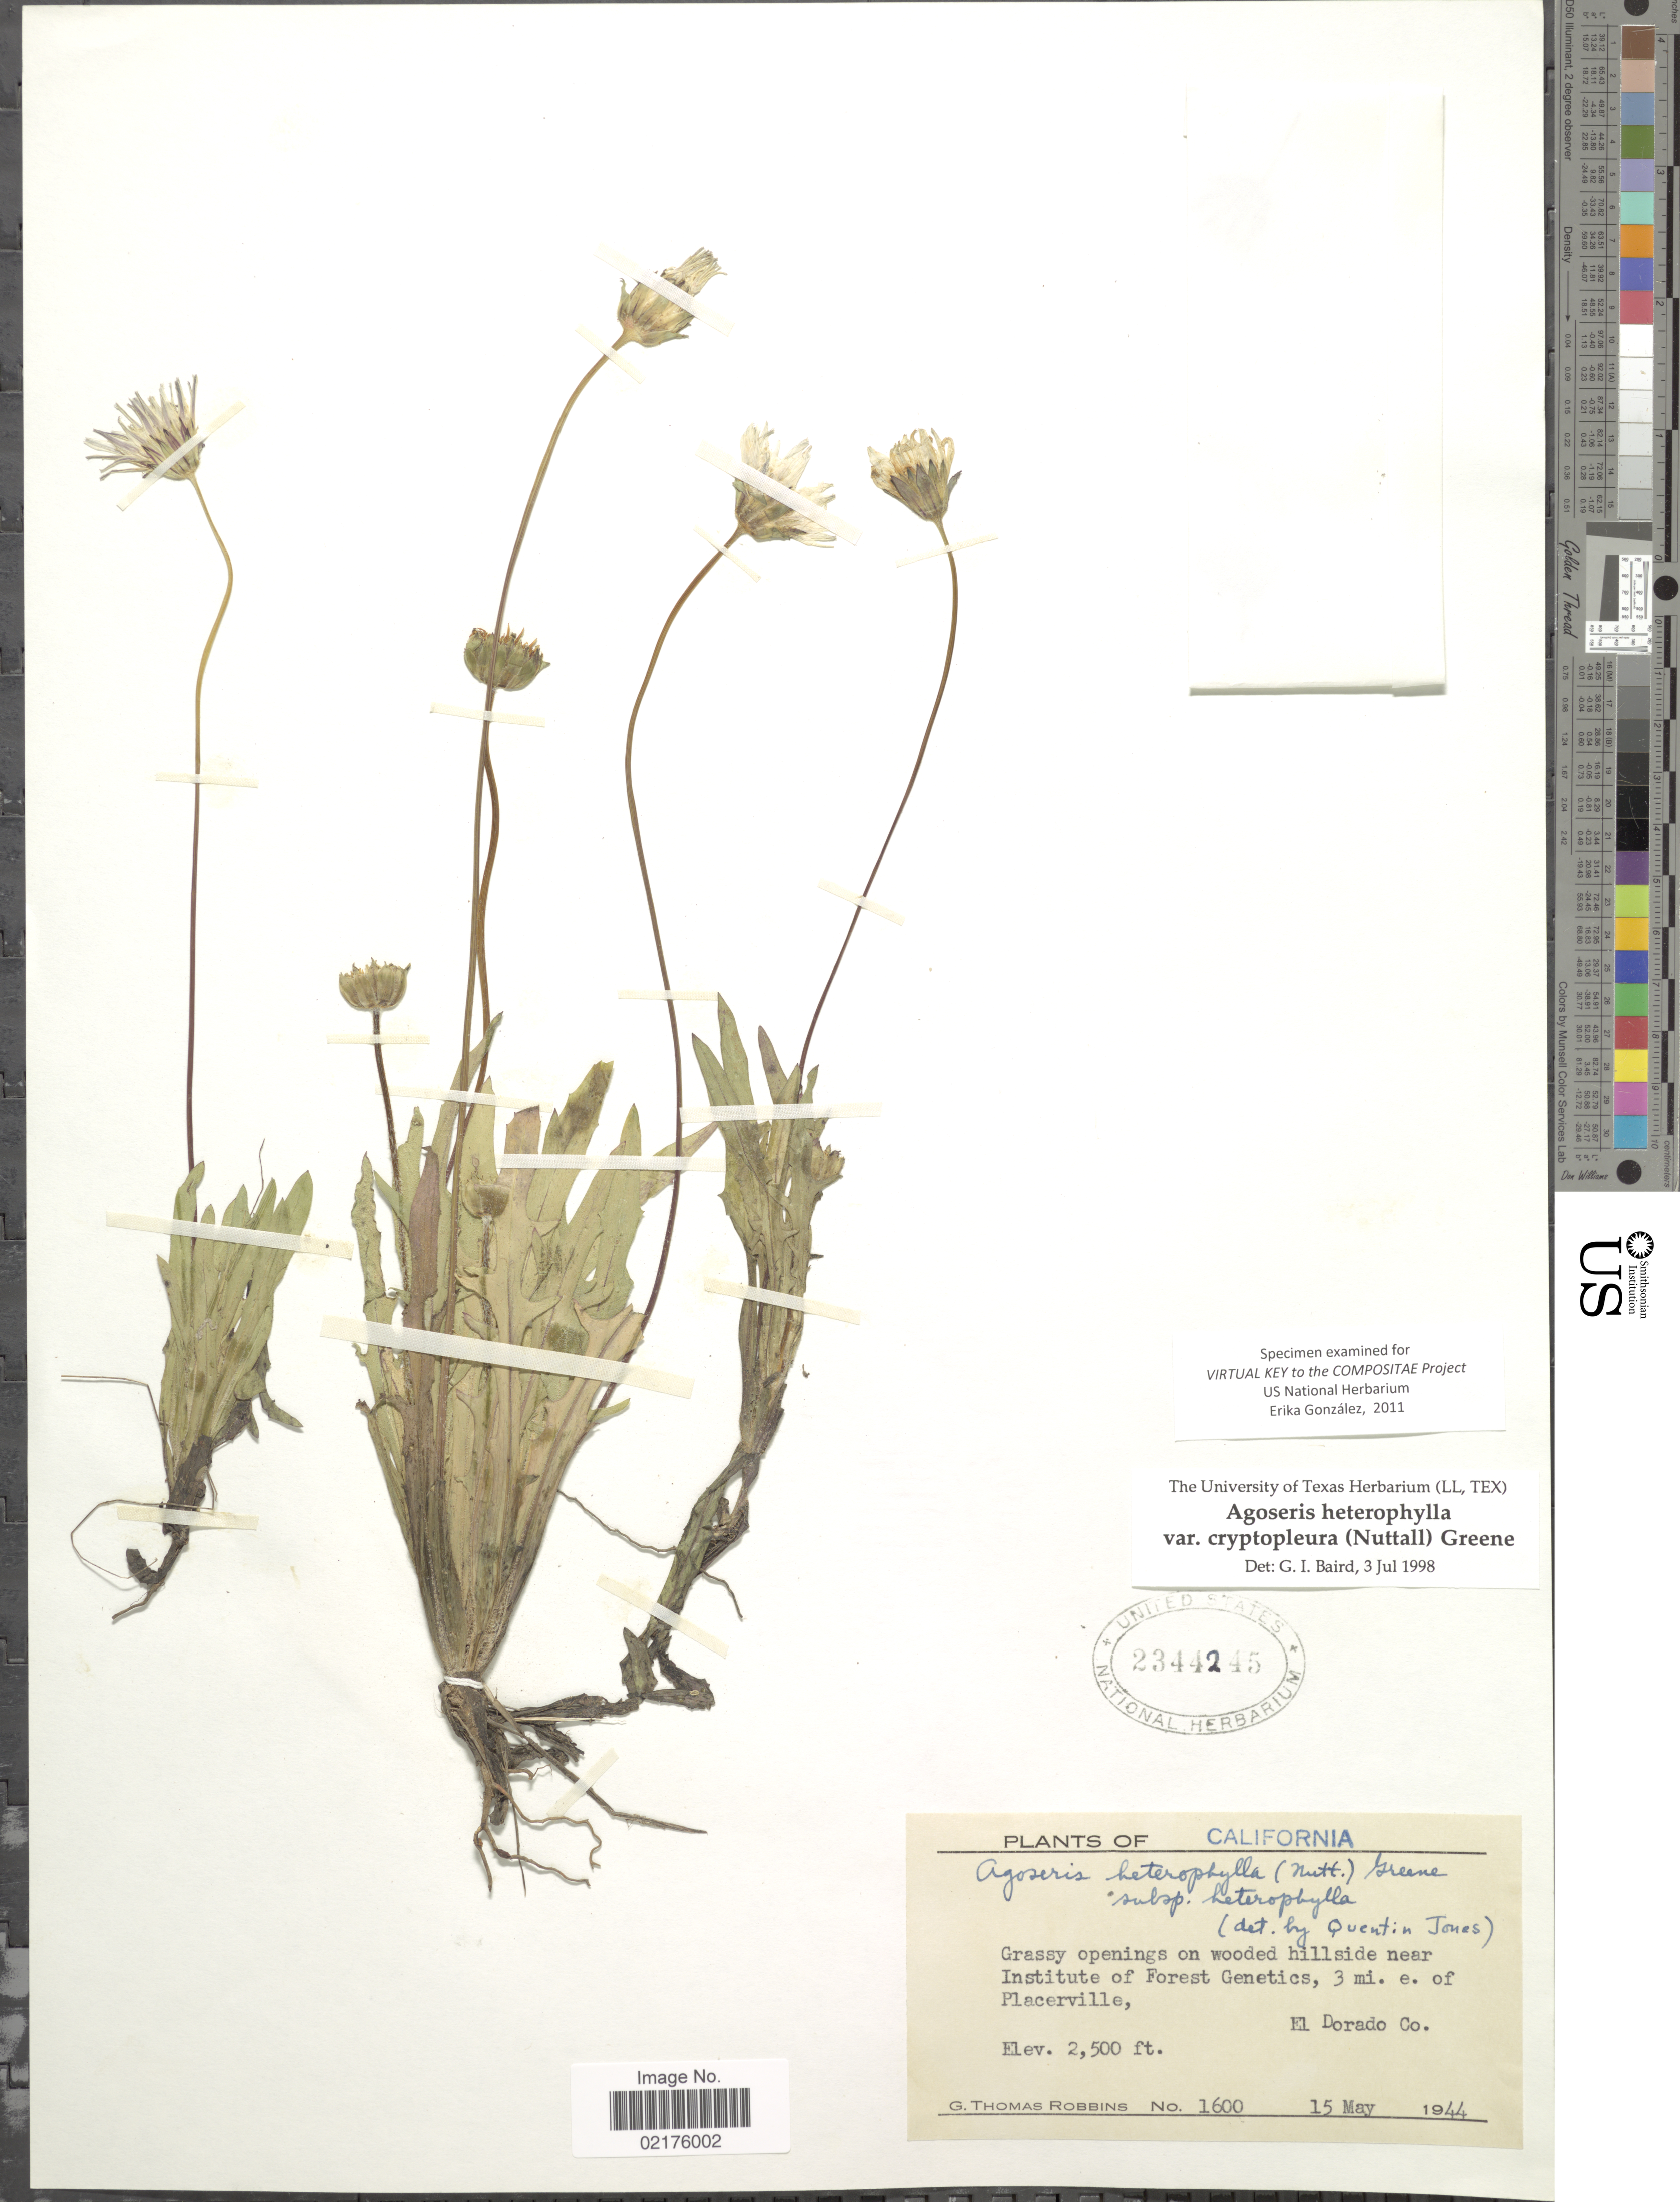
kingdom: Plantae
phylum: Tracheophyta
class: Magnoliopsida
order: Asterales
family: Asteraceae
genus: Agoseris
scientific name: Agoseris heterophylla var. cryptopleura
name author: (Nutt.) Greene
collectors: G. T. Robbins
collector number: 1600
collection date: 1944-05-15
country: United States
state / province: California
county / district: El Dorado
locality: Grassy openings on wooded hillside near Institute of Forest Genetics, 3 mi. e. of Placerville, El Dorado Co.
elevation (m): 762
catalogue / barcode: US 2344245